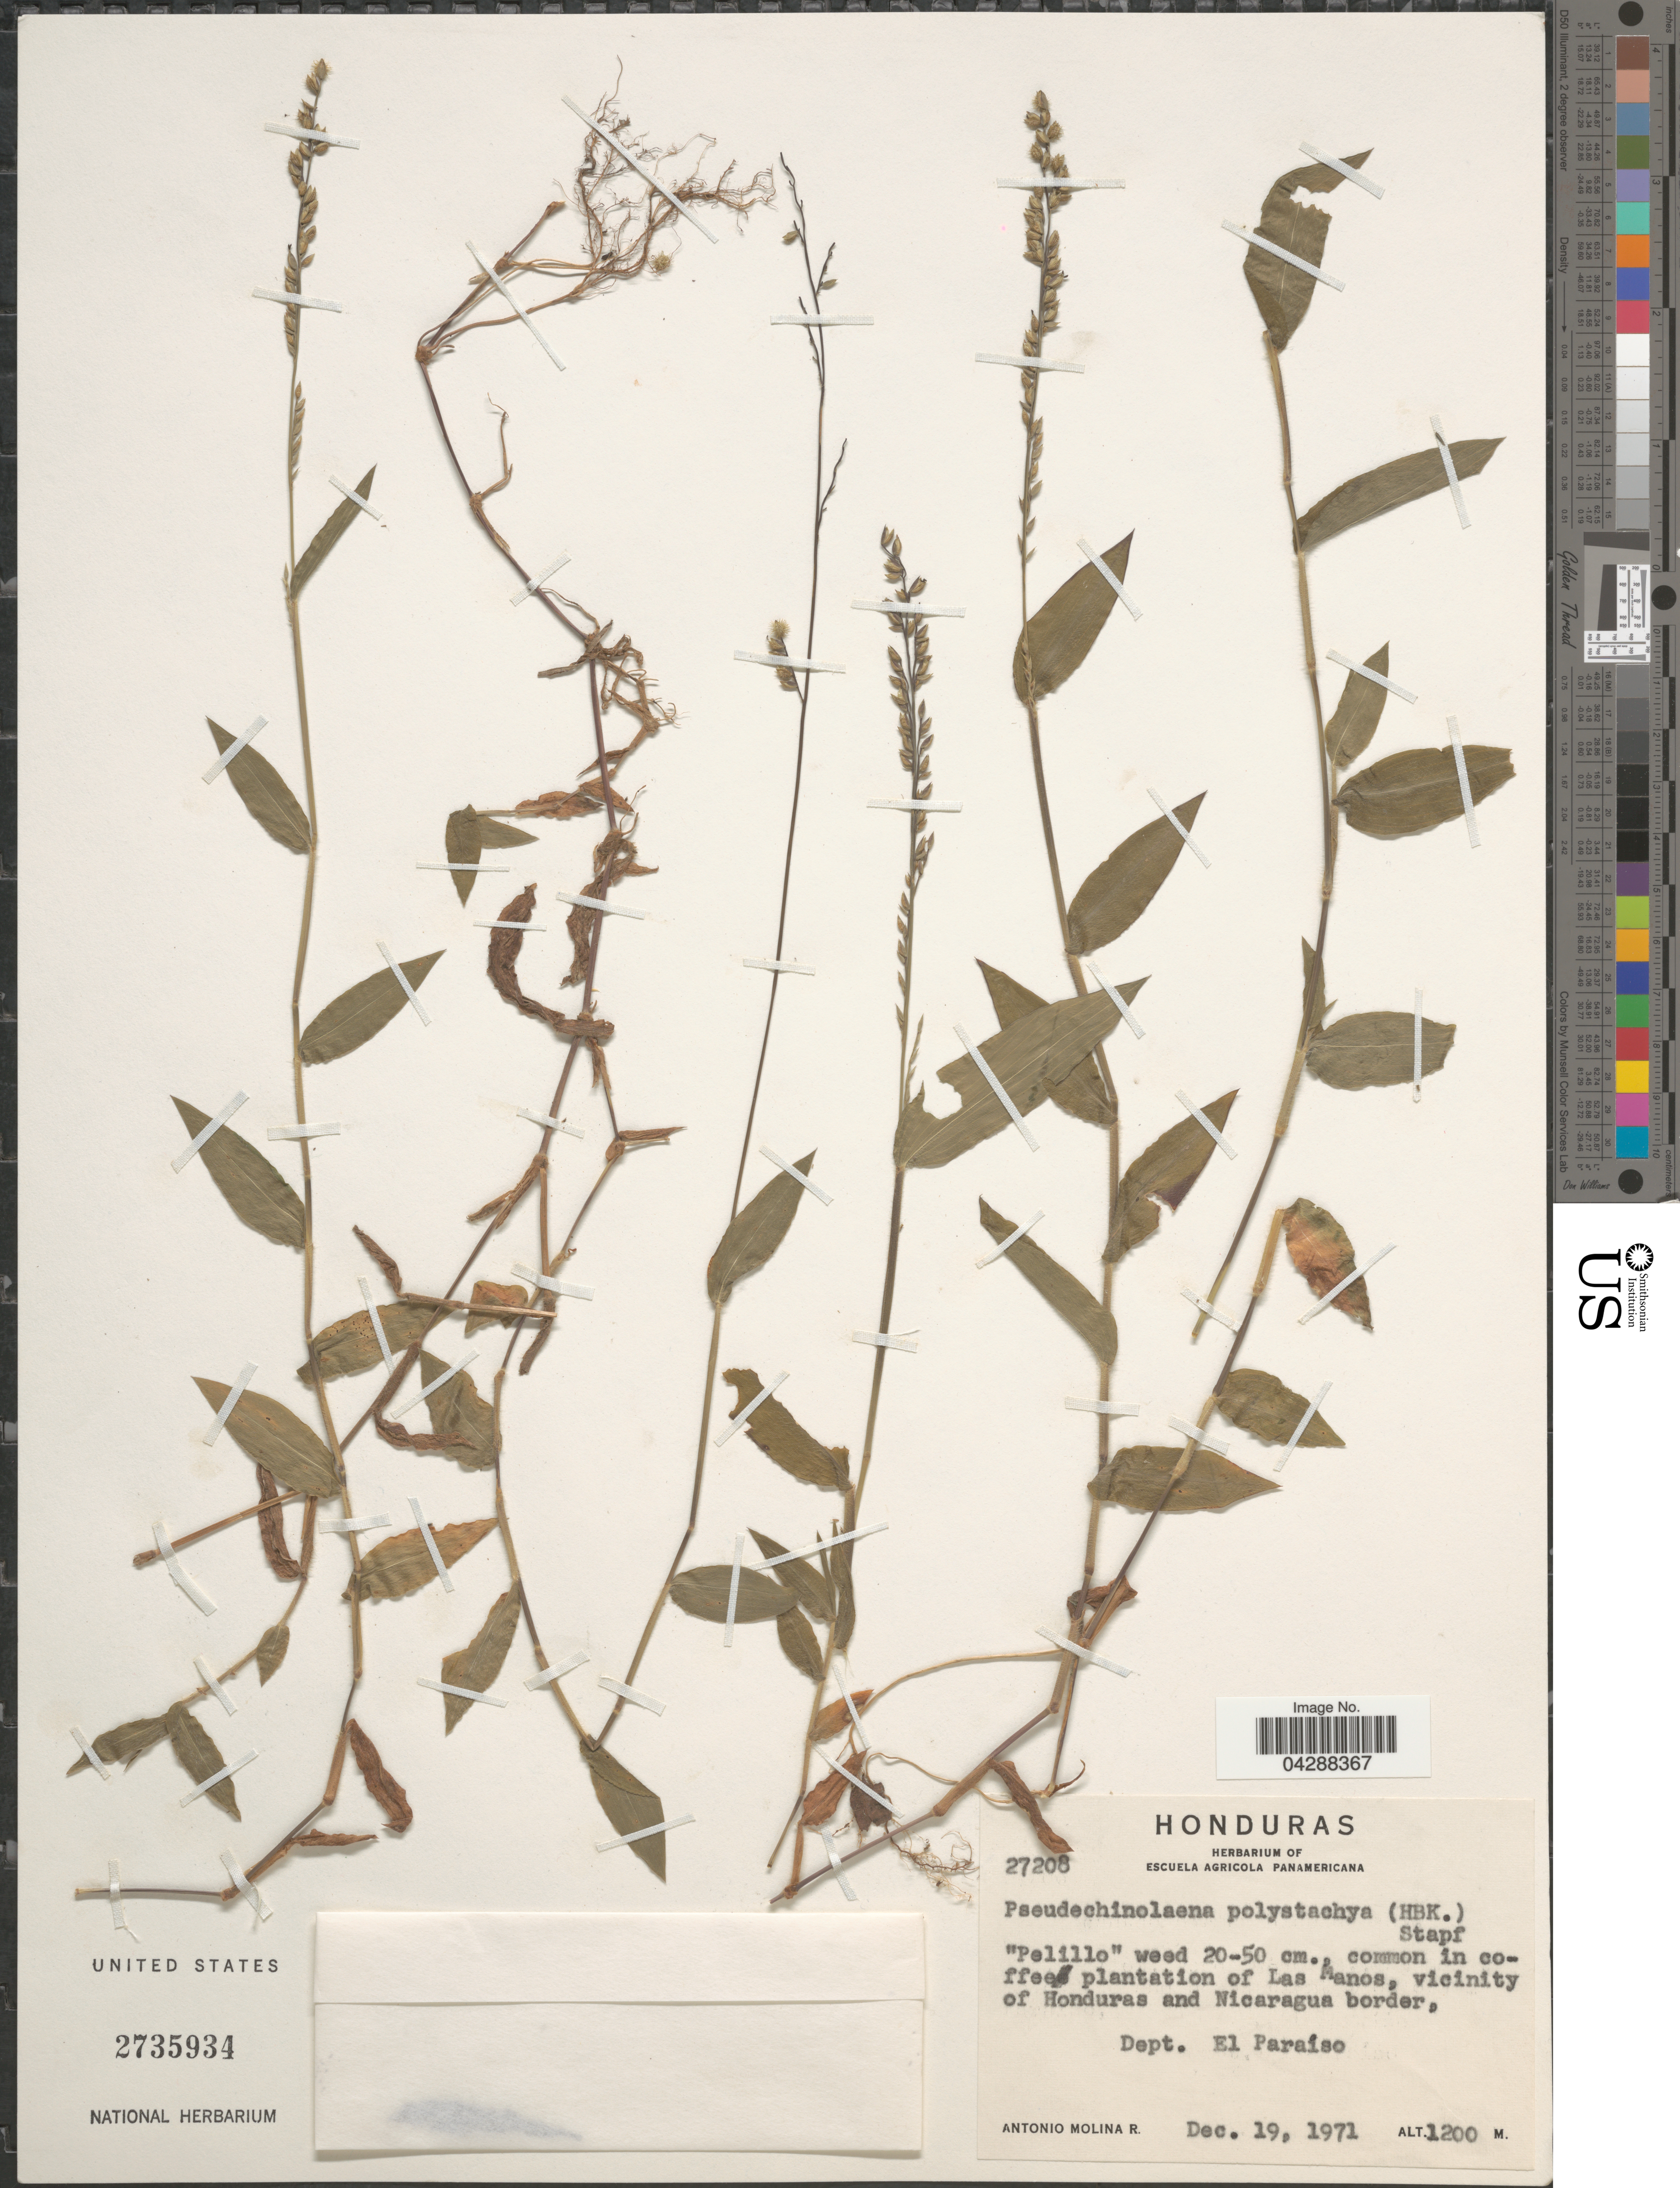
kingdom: Plantae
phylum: Tracheophyta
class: Liliopsida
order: Poales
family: Poaceae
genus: Pseudechinolaena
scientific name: Pseudechinolaena polystachya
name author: (Kunth) Stapf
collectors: A. Molina R.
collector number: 27208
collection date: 1971-12-19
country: Honduras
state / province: El Paraiso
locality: Common in coffee plantation of Las Manos, vicinity of Honduras and Nicaragua border, Dept. El Paraíso.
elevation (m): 1200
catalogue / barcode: US 2735934